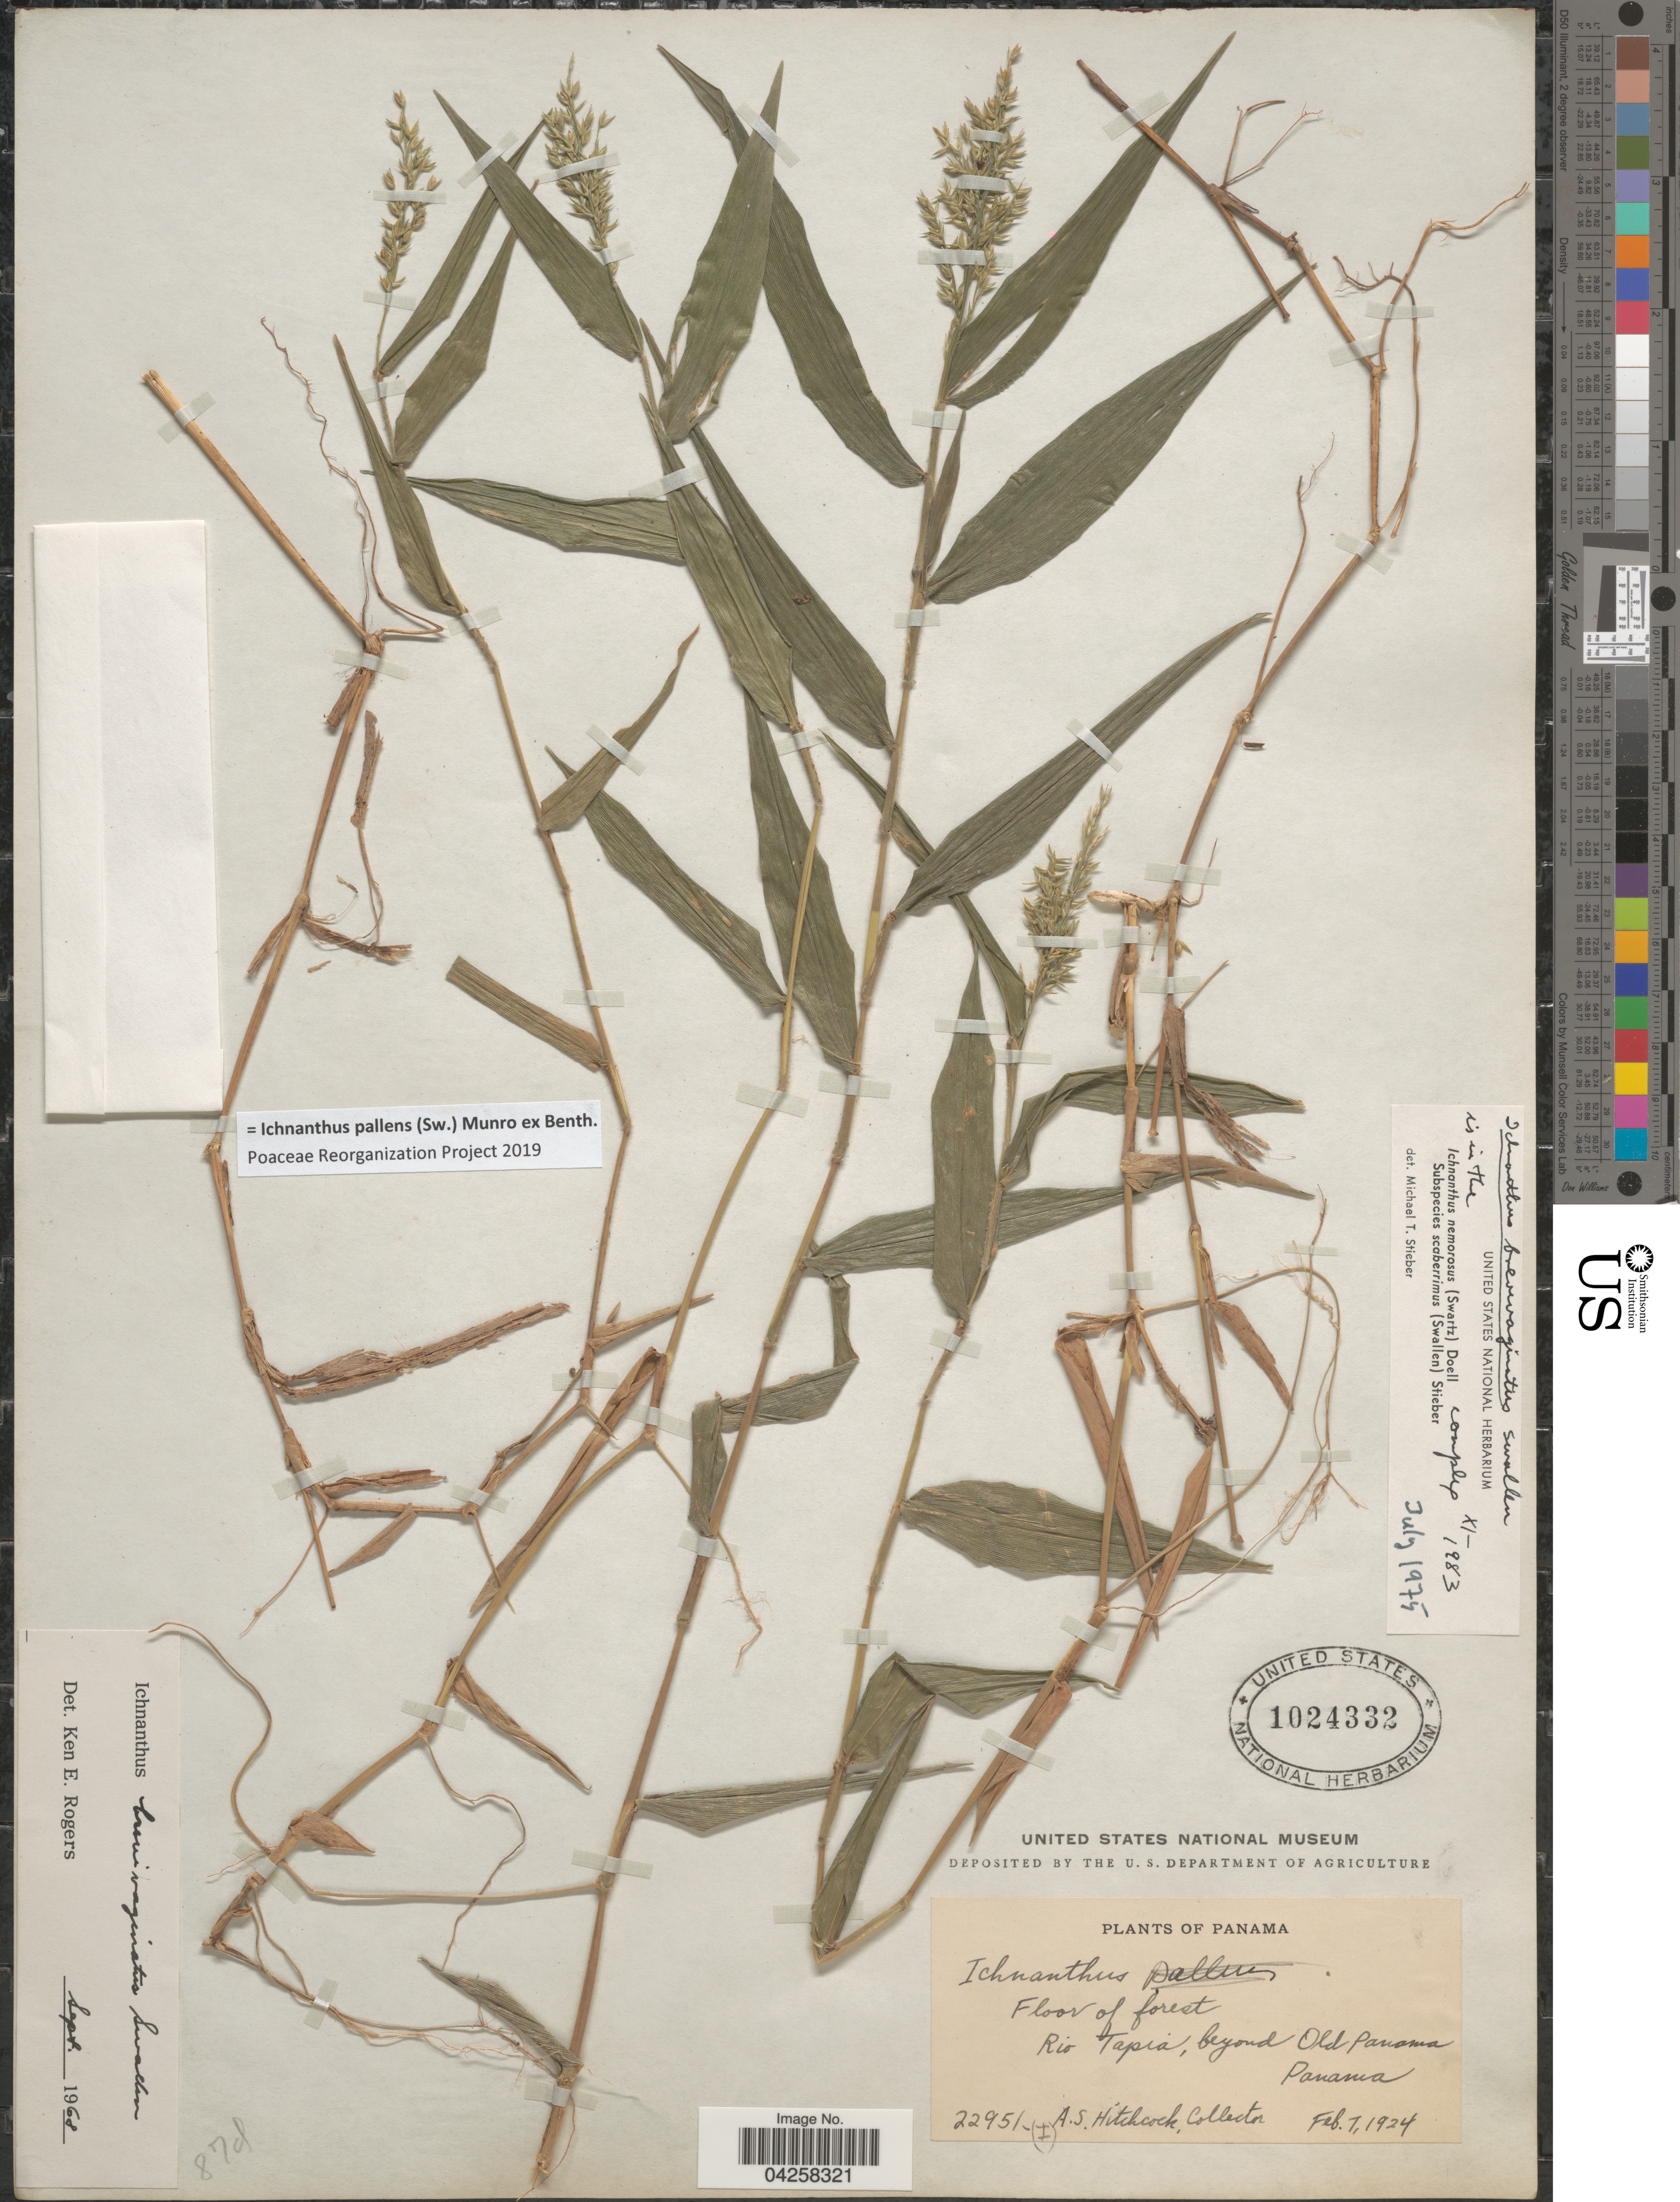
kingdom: Plantae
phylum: Tracheophyta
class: Liliopsida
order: Poales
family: Poaceae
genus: Ichnanthus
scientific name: Ichnanthus pallens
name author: (Sw.) Munro ex Benth.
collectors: A. S. Hitchcock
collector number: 22951(I)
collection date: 1924-02-07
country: Panama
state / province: Panamá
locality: Rio Tapia, beyond Old Panama.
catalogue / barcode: US 1024332